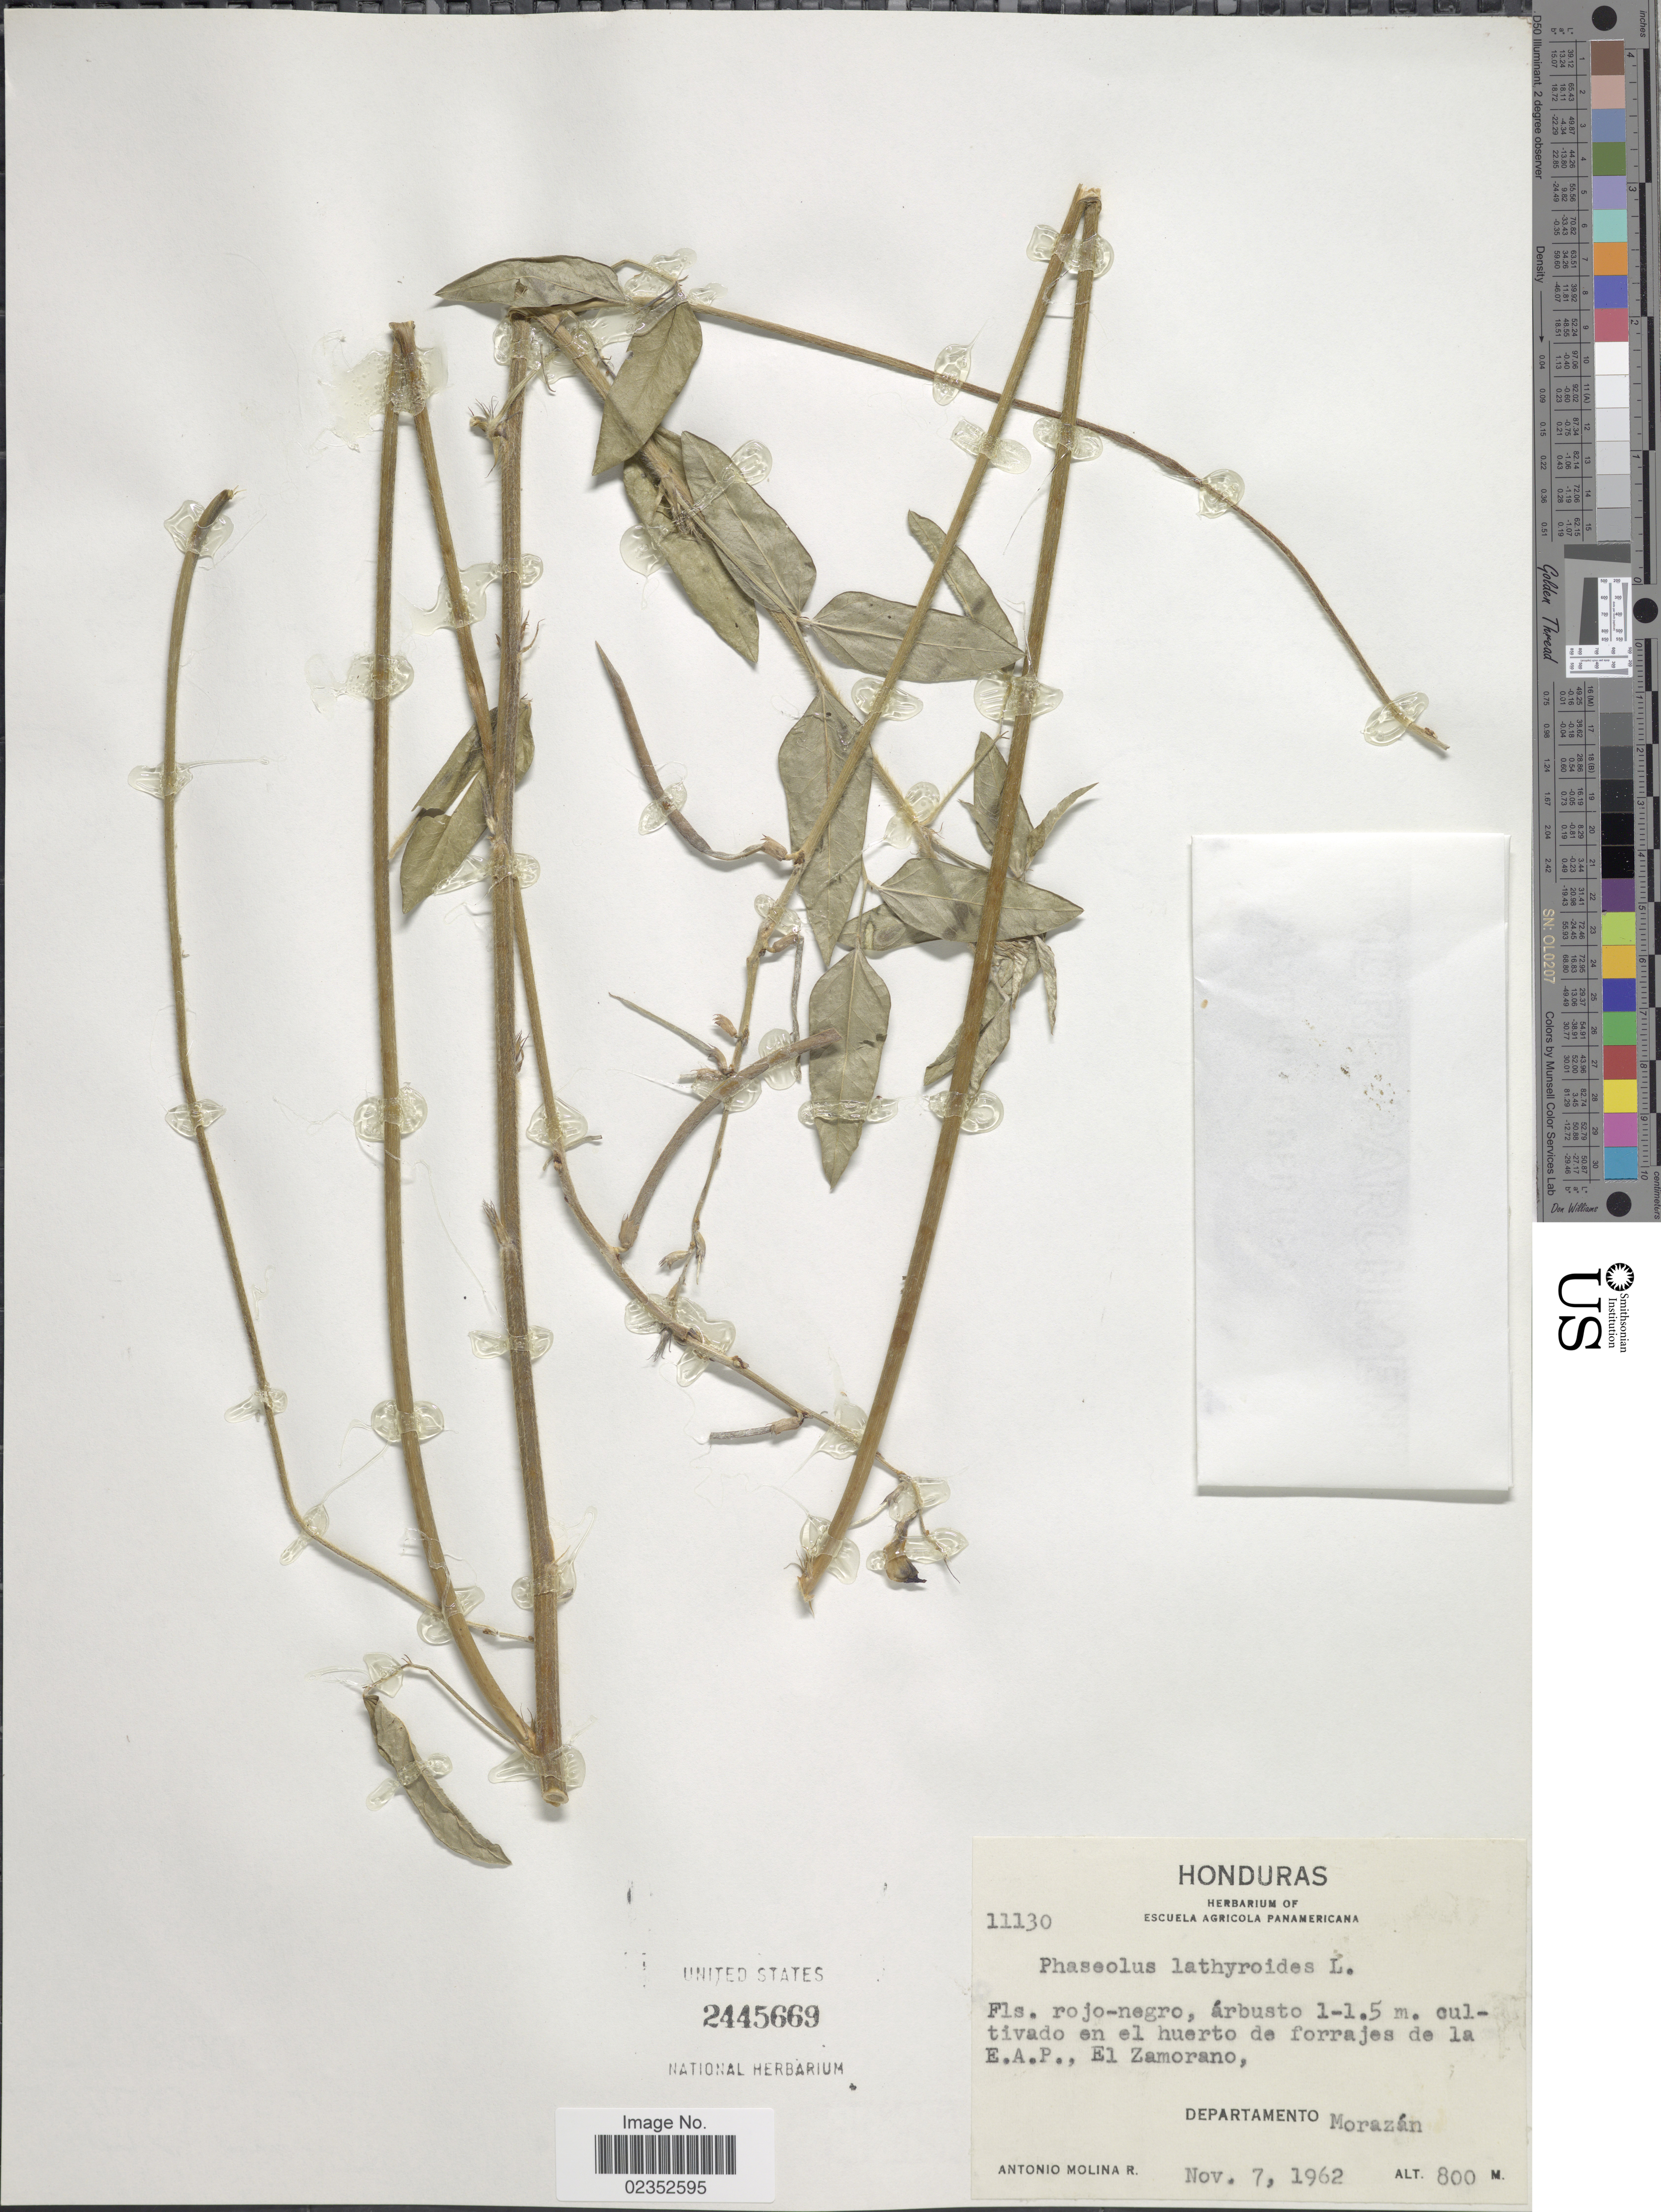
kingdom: Plantae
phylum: Tracheophyta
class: Magnoliopsida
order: Fabales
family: Fabaceae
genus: Macroptilium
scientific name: Macroptilium lathyroides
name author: (L.) Urb.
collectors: A. Molina R.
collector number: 11130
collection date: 1962-11-07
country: Honduras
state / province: Fco. Morazán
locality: En el huerto de forrajes de la E.A.P., El Zamorano, departamento Morazan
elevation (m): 800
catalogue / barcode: US 2445669